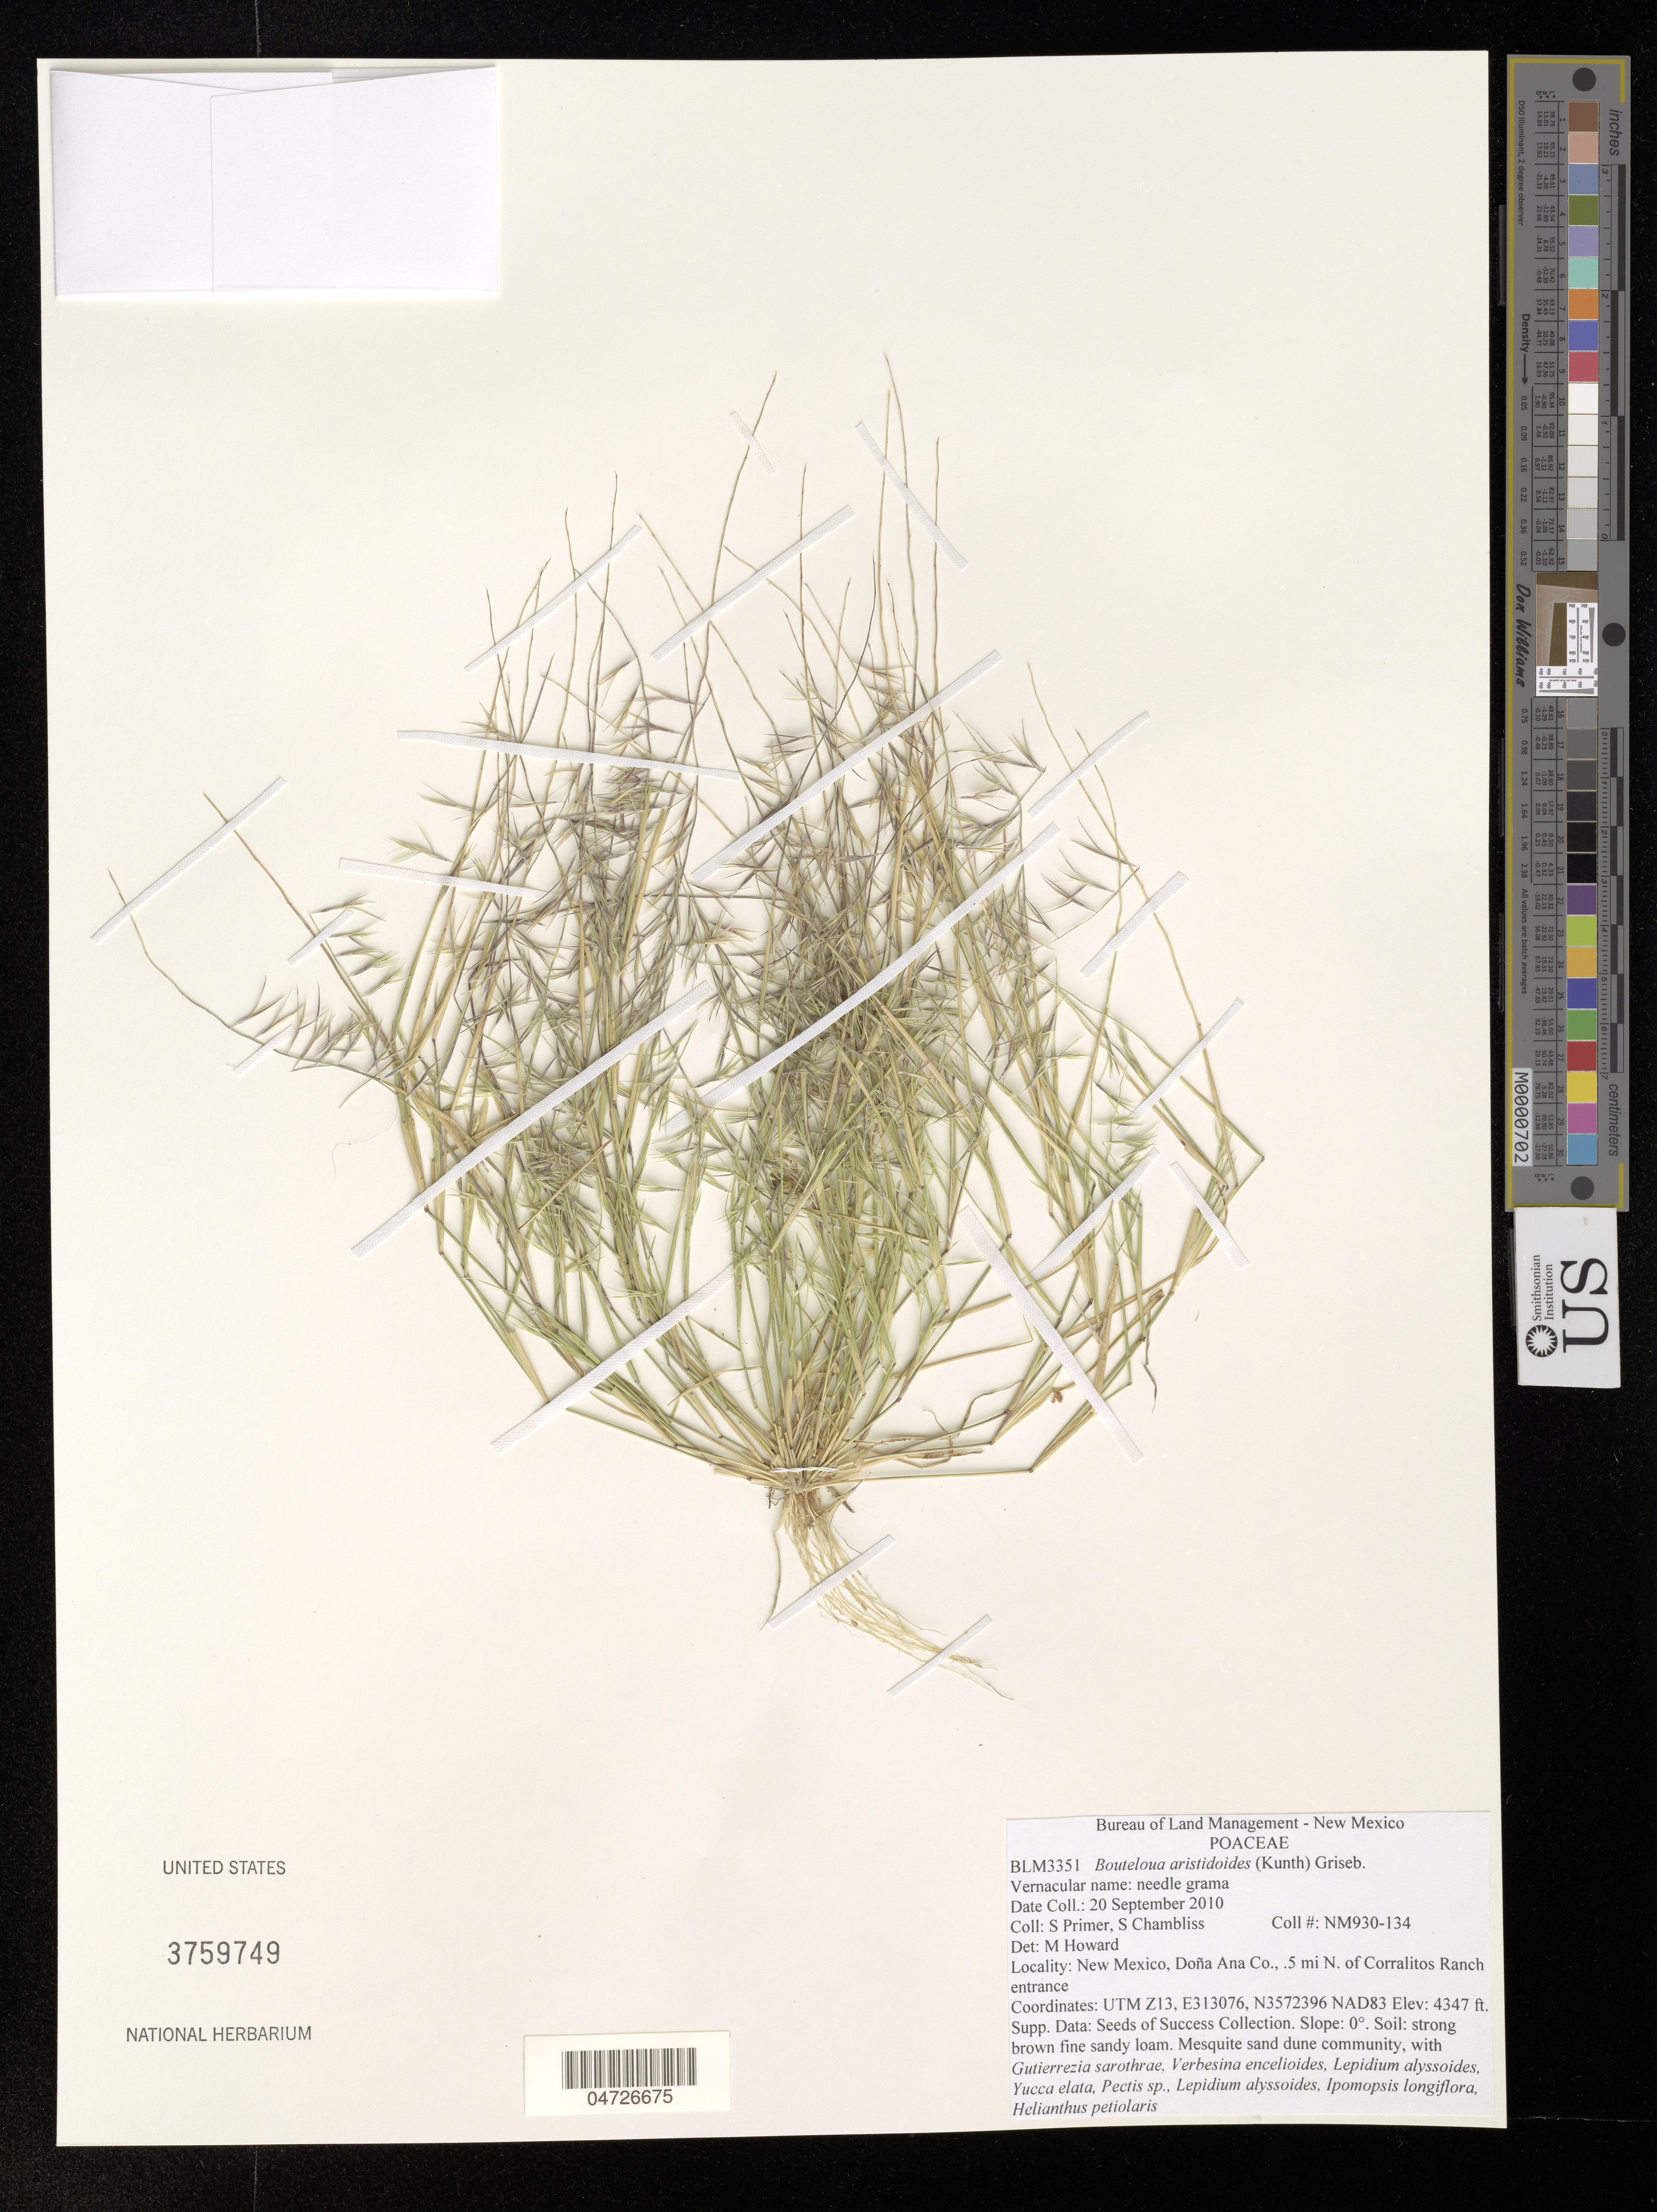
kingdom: Plantae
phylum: Tracheophyta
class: Liliopsida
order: Poales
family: Poaceae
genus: Bouteloua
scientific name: Bouteloua aristidoides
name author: (Kunth) Griseb.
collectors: S. Primer & S. Chambliss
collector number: NM930-134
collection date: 2010-09-20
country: United States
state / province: New Mexico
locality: Doña Ana Co., .5 mi N. of Corralitos Ranch entrance.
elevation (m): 1325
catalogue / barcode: US 3759749